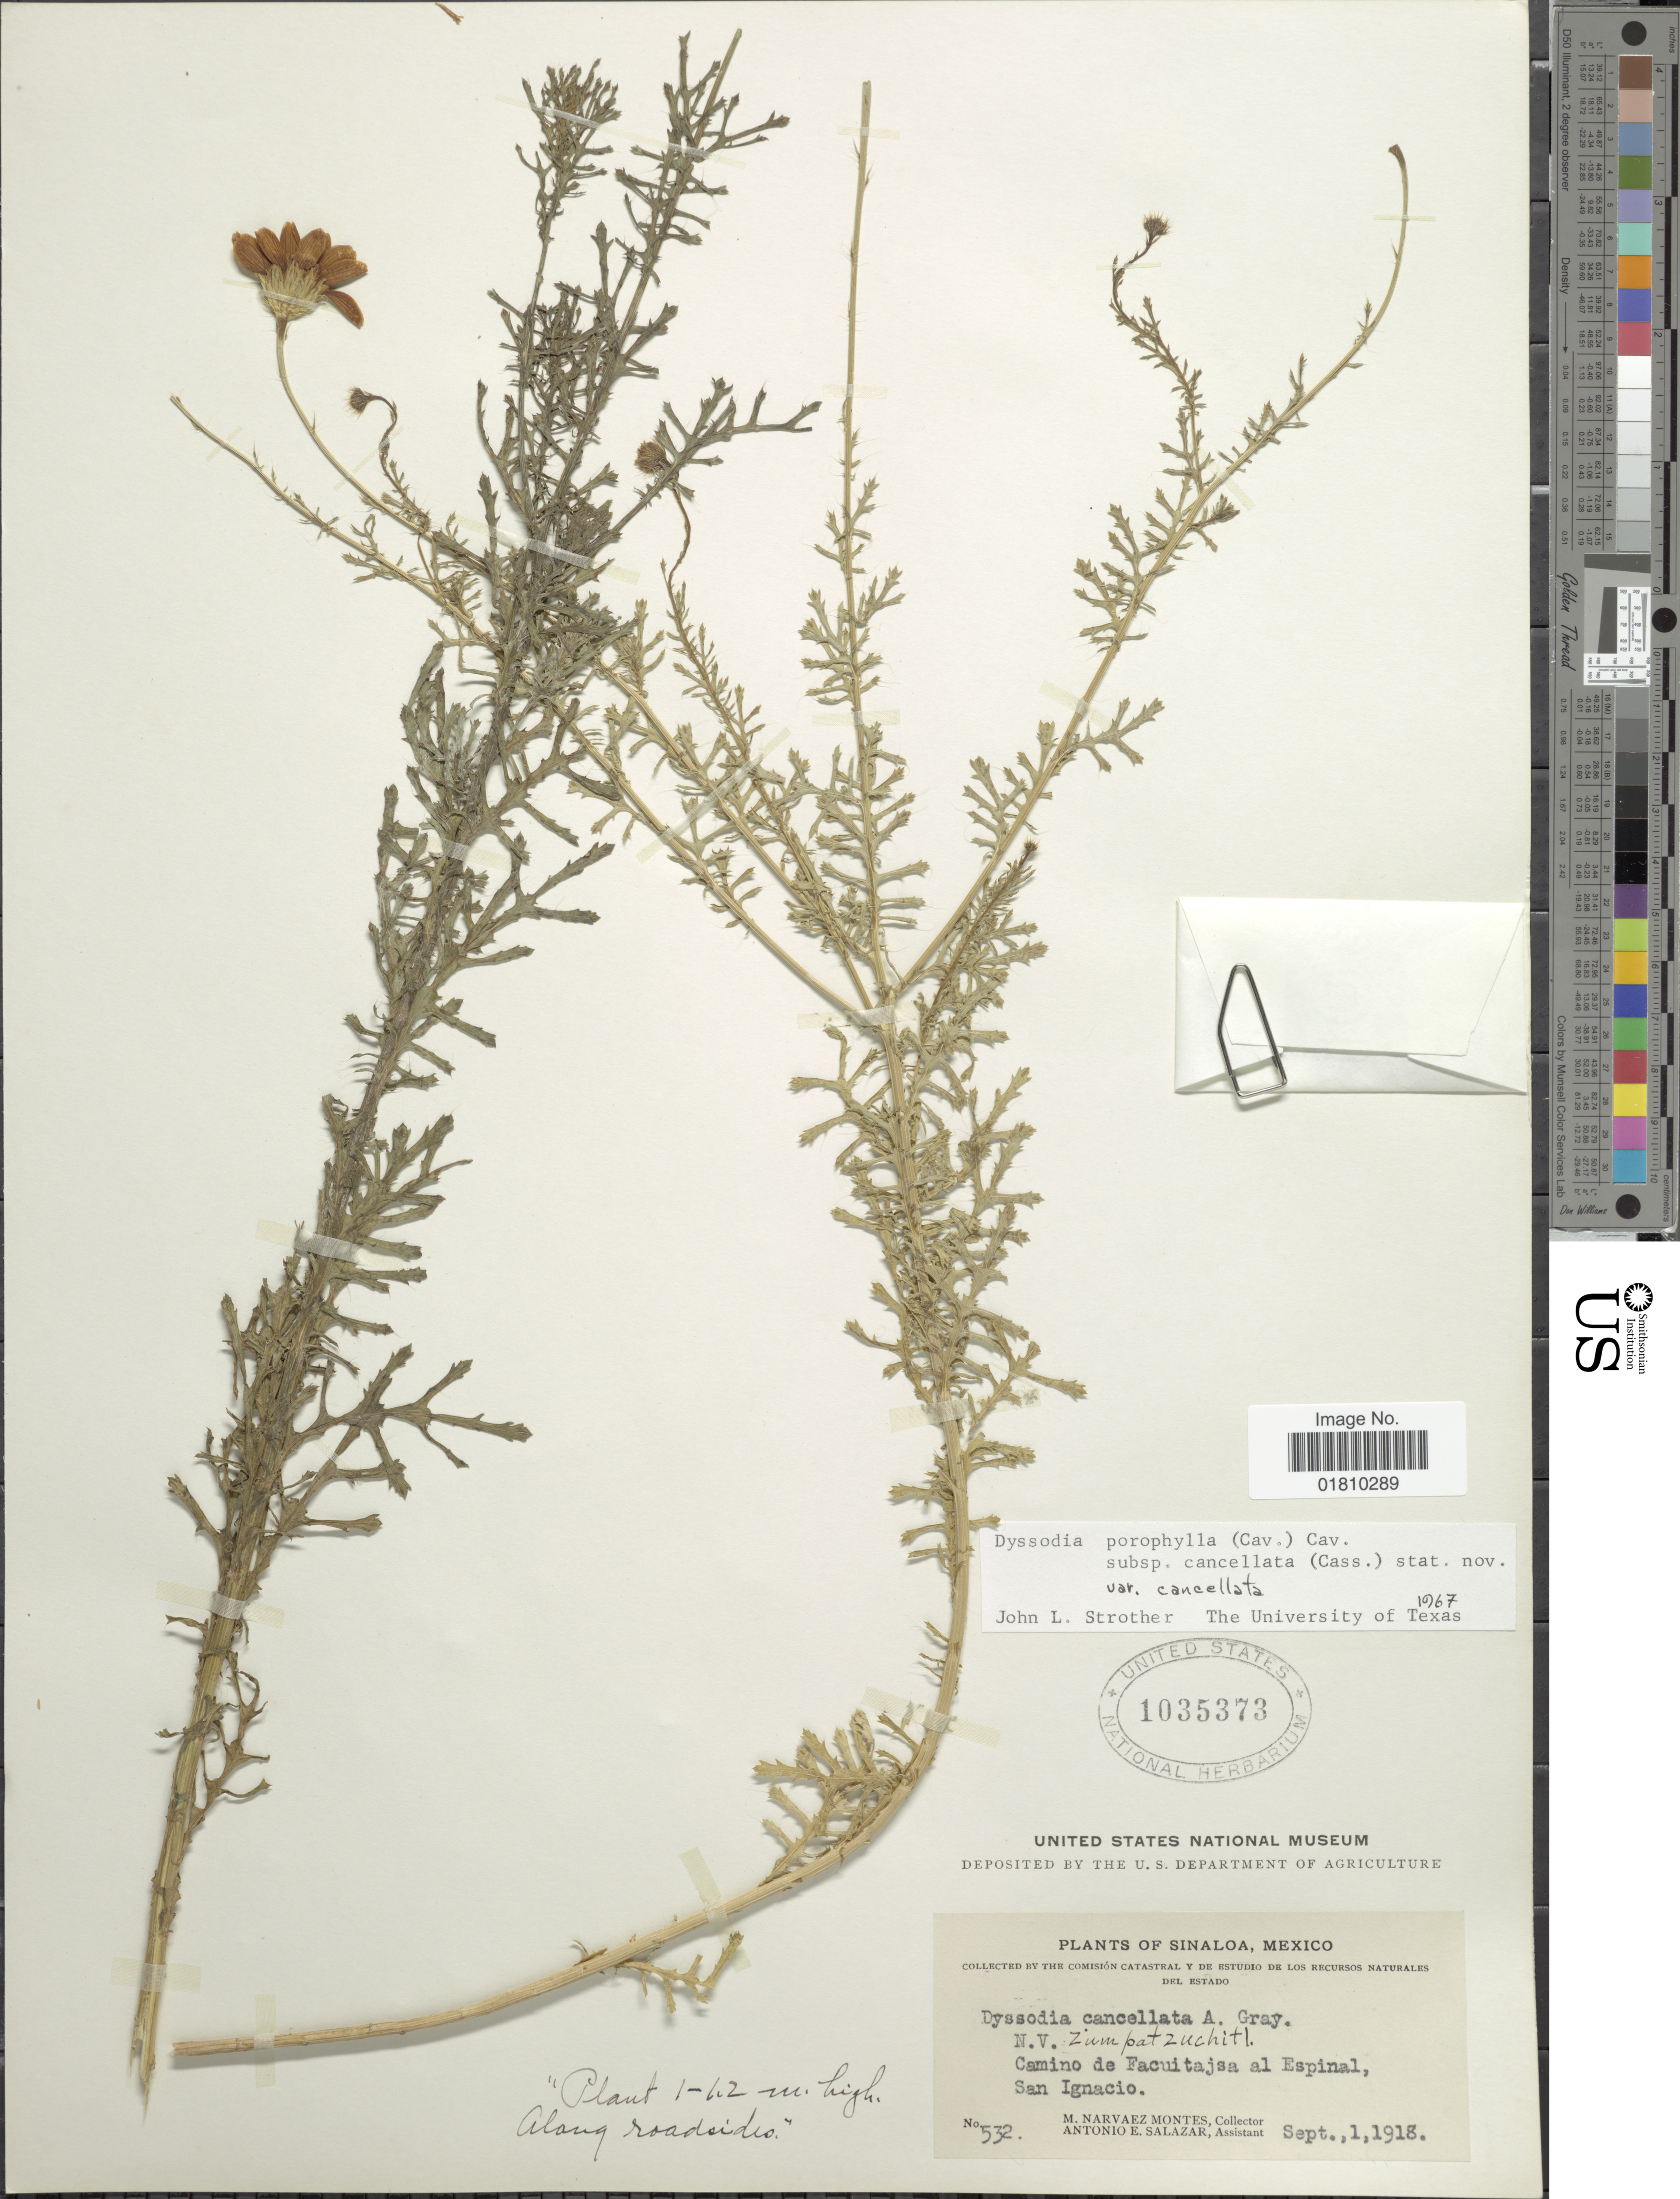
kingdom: Plantae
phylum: Tracheophyta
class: Magnoliopsida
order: Asterales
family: Asteraceae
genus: Adenophyllum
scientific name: Adenophyllum porophyllum var. cancellatum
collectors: M. Narvaez-Montes & A. E. Salazar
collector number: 532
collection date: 1918-09-01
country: Mexico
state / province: Sinaloa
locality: Camino de Facuitajsa al Espinal, San Ignacio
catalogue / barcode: US 1035373